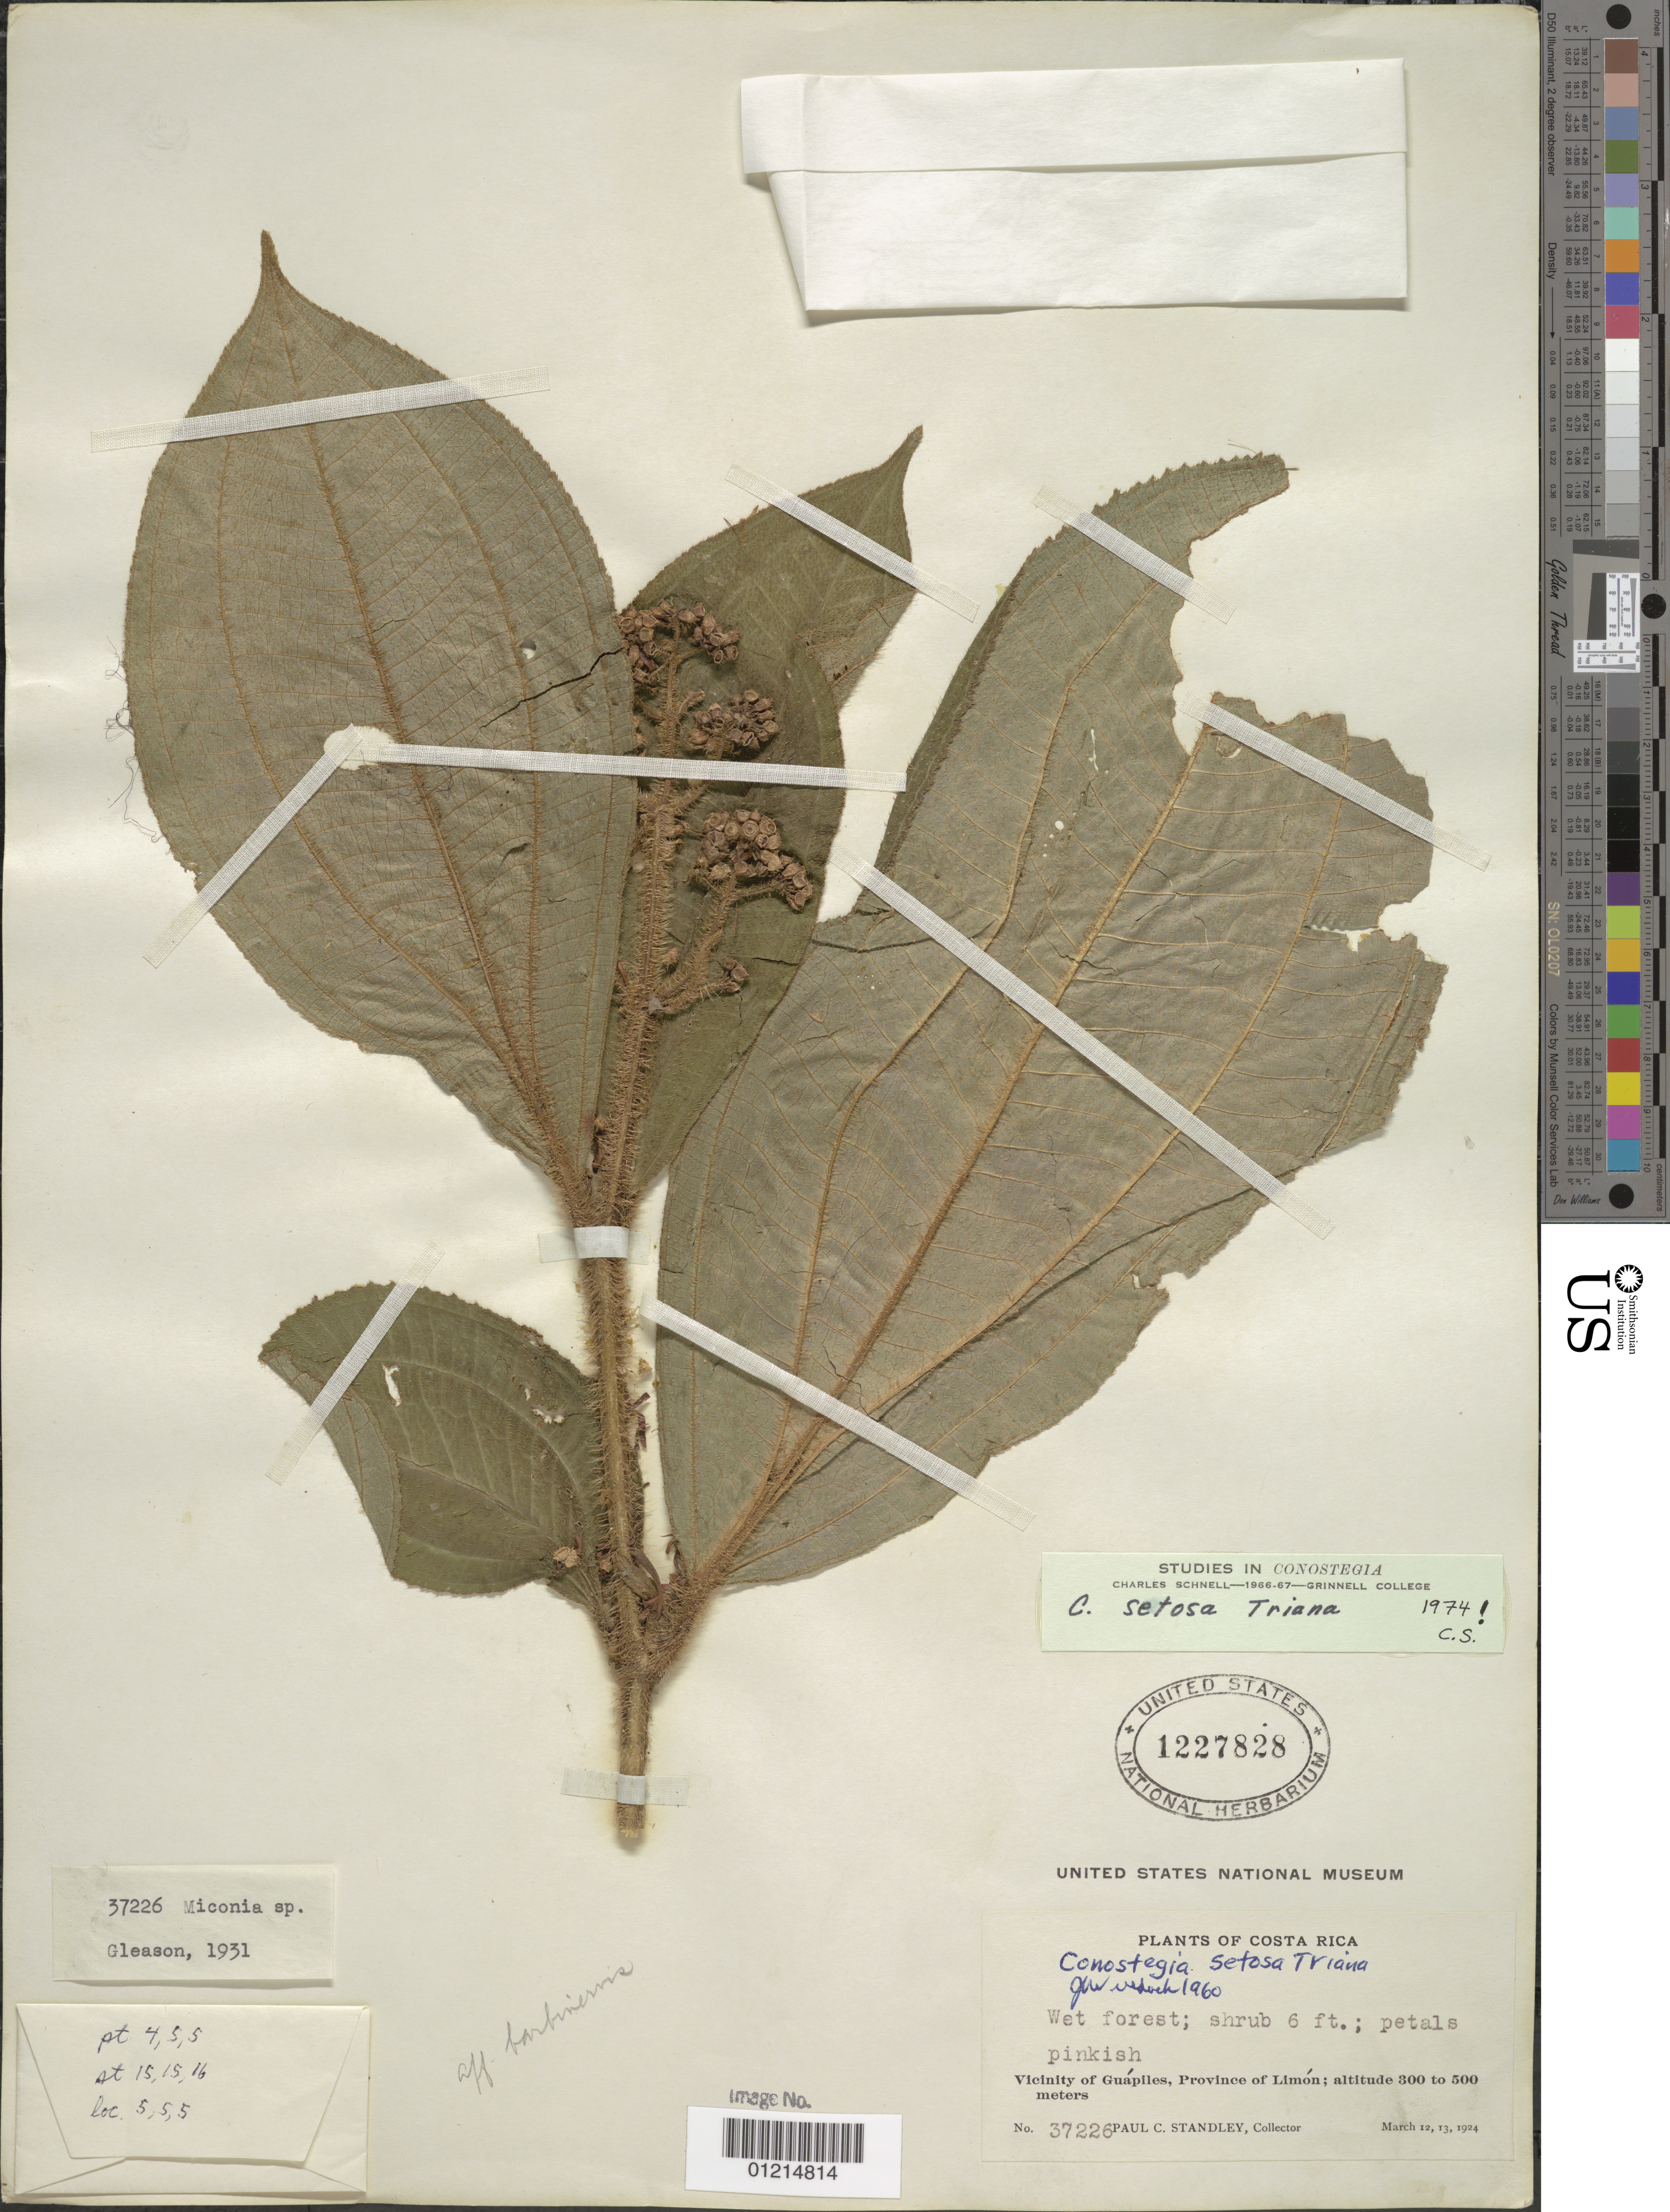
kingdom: Plantae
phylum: Tracheophyta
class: Magnoliopsida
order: Myrtales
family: Melastomataceae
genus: Conostegia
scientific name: Conostegia setosa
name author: Triana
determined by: Schnell, C. E.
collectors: P. C. Standley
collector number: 37226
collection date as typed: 12 Mar 1924 and 13 Mar 1924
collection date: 1924-03-12,1924-03-13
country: Costa Rica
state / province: Limón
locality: Vicinity of Guapiles.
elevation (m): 300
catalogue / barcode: US 1227828